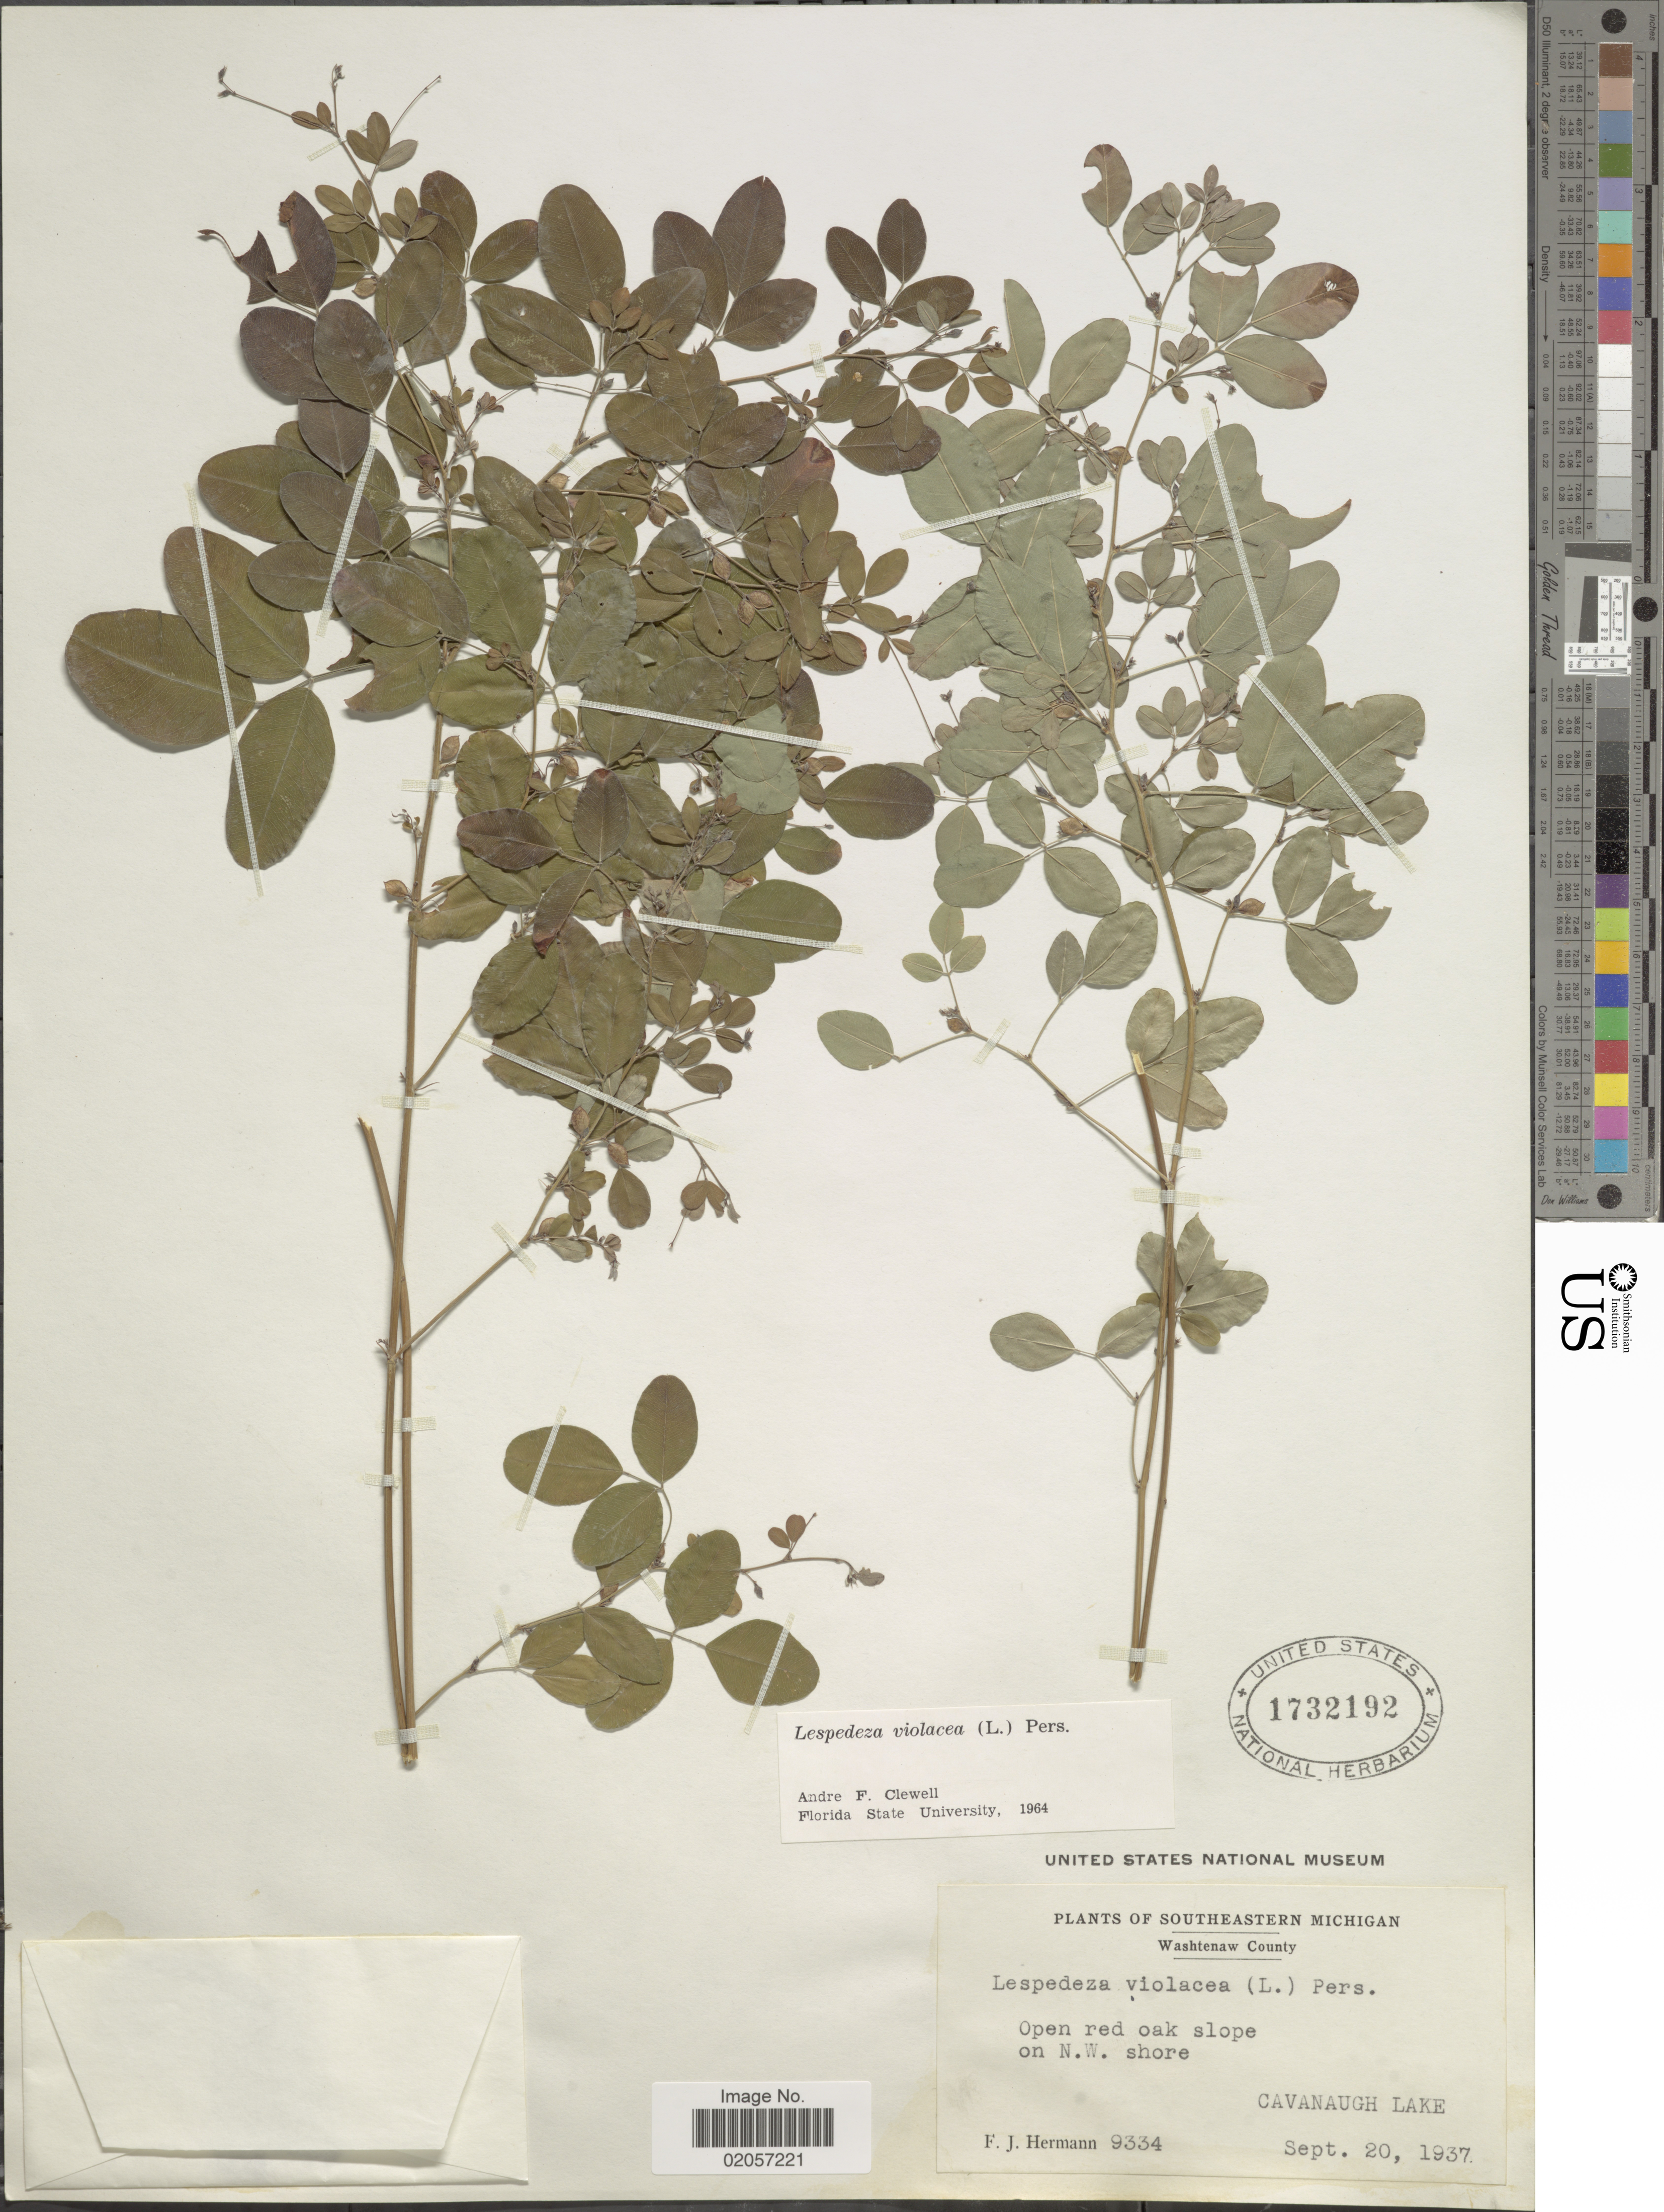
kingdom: Plantae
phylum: Tracheophyta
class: Magnoliopsida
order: Fabales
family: Fabaceae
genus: Lespedeza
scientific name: Lespedeza violacea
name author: (L.) Pers.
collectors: F. J. Hermann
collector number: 9334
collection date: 1937-09-20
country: United States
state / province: Michigan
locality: Southeastern Michigan, Washtenaw County. Open red oak slope on N.W. shore. Cavanaugh Lake.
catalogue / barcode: US 1732192